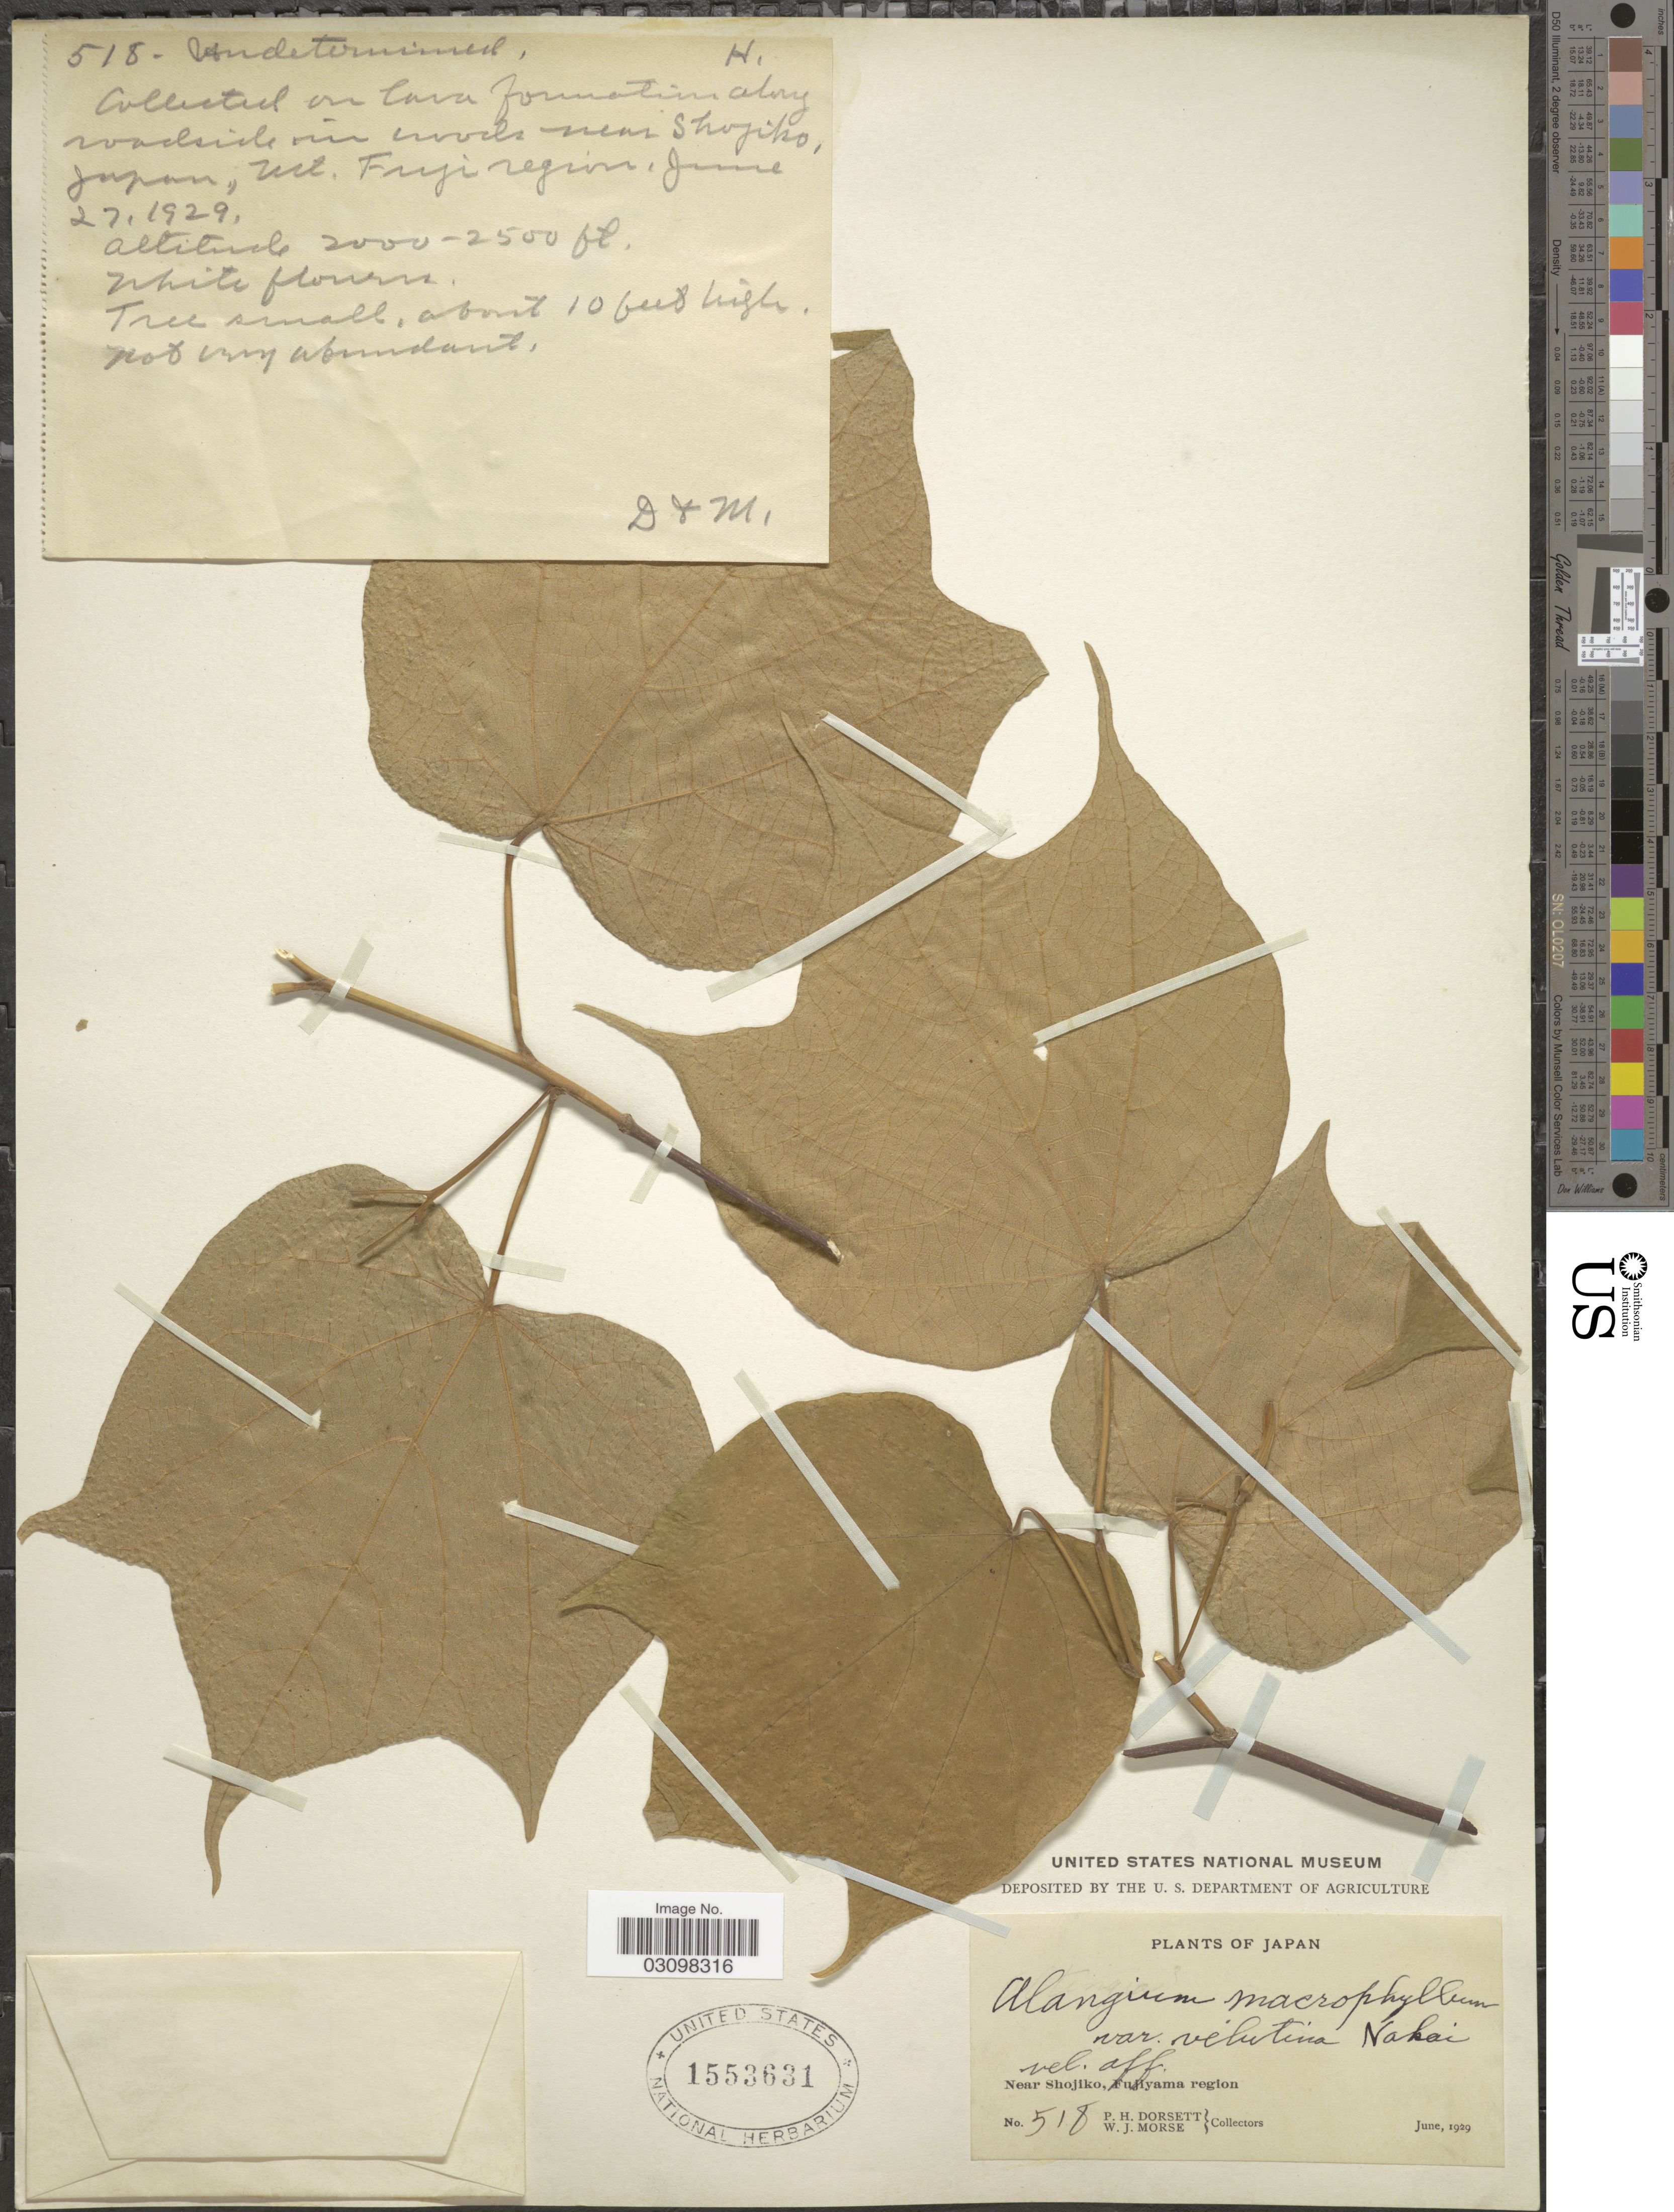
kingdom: Plantae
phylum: Tracheophyta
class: Magnoliopsida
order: Cornales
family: Cornaceae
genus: Alangium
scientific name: Alangium platanifolium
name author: (Siebold & Zucc.) Harms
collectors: P. H. Dorsett & W. J. Morse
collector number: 518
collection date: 1929-06-27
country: Japan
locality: Near Shojiko, Fujiyama region.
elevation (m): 610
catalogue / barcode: US 1553631